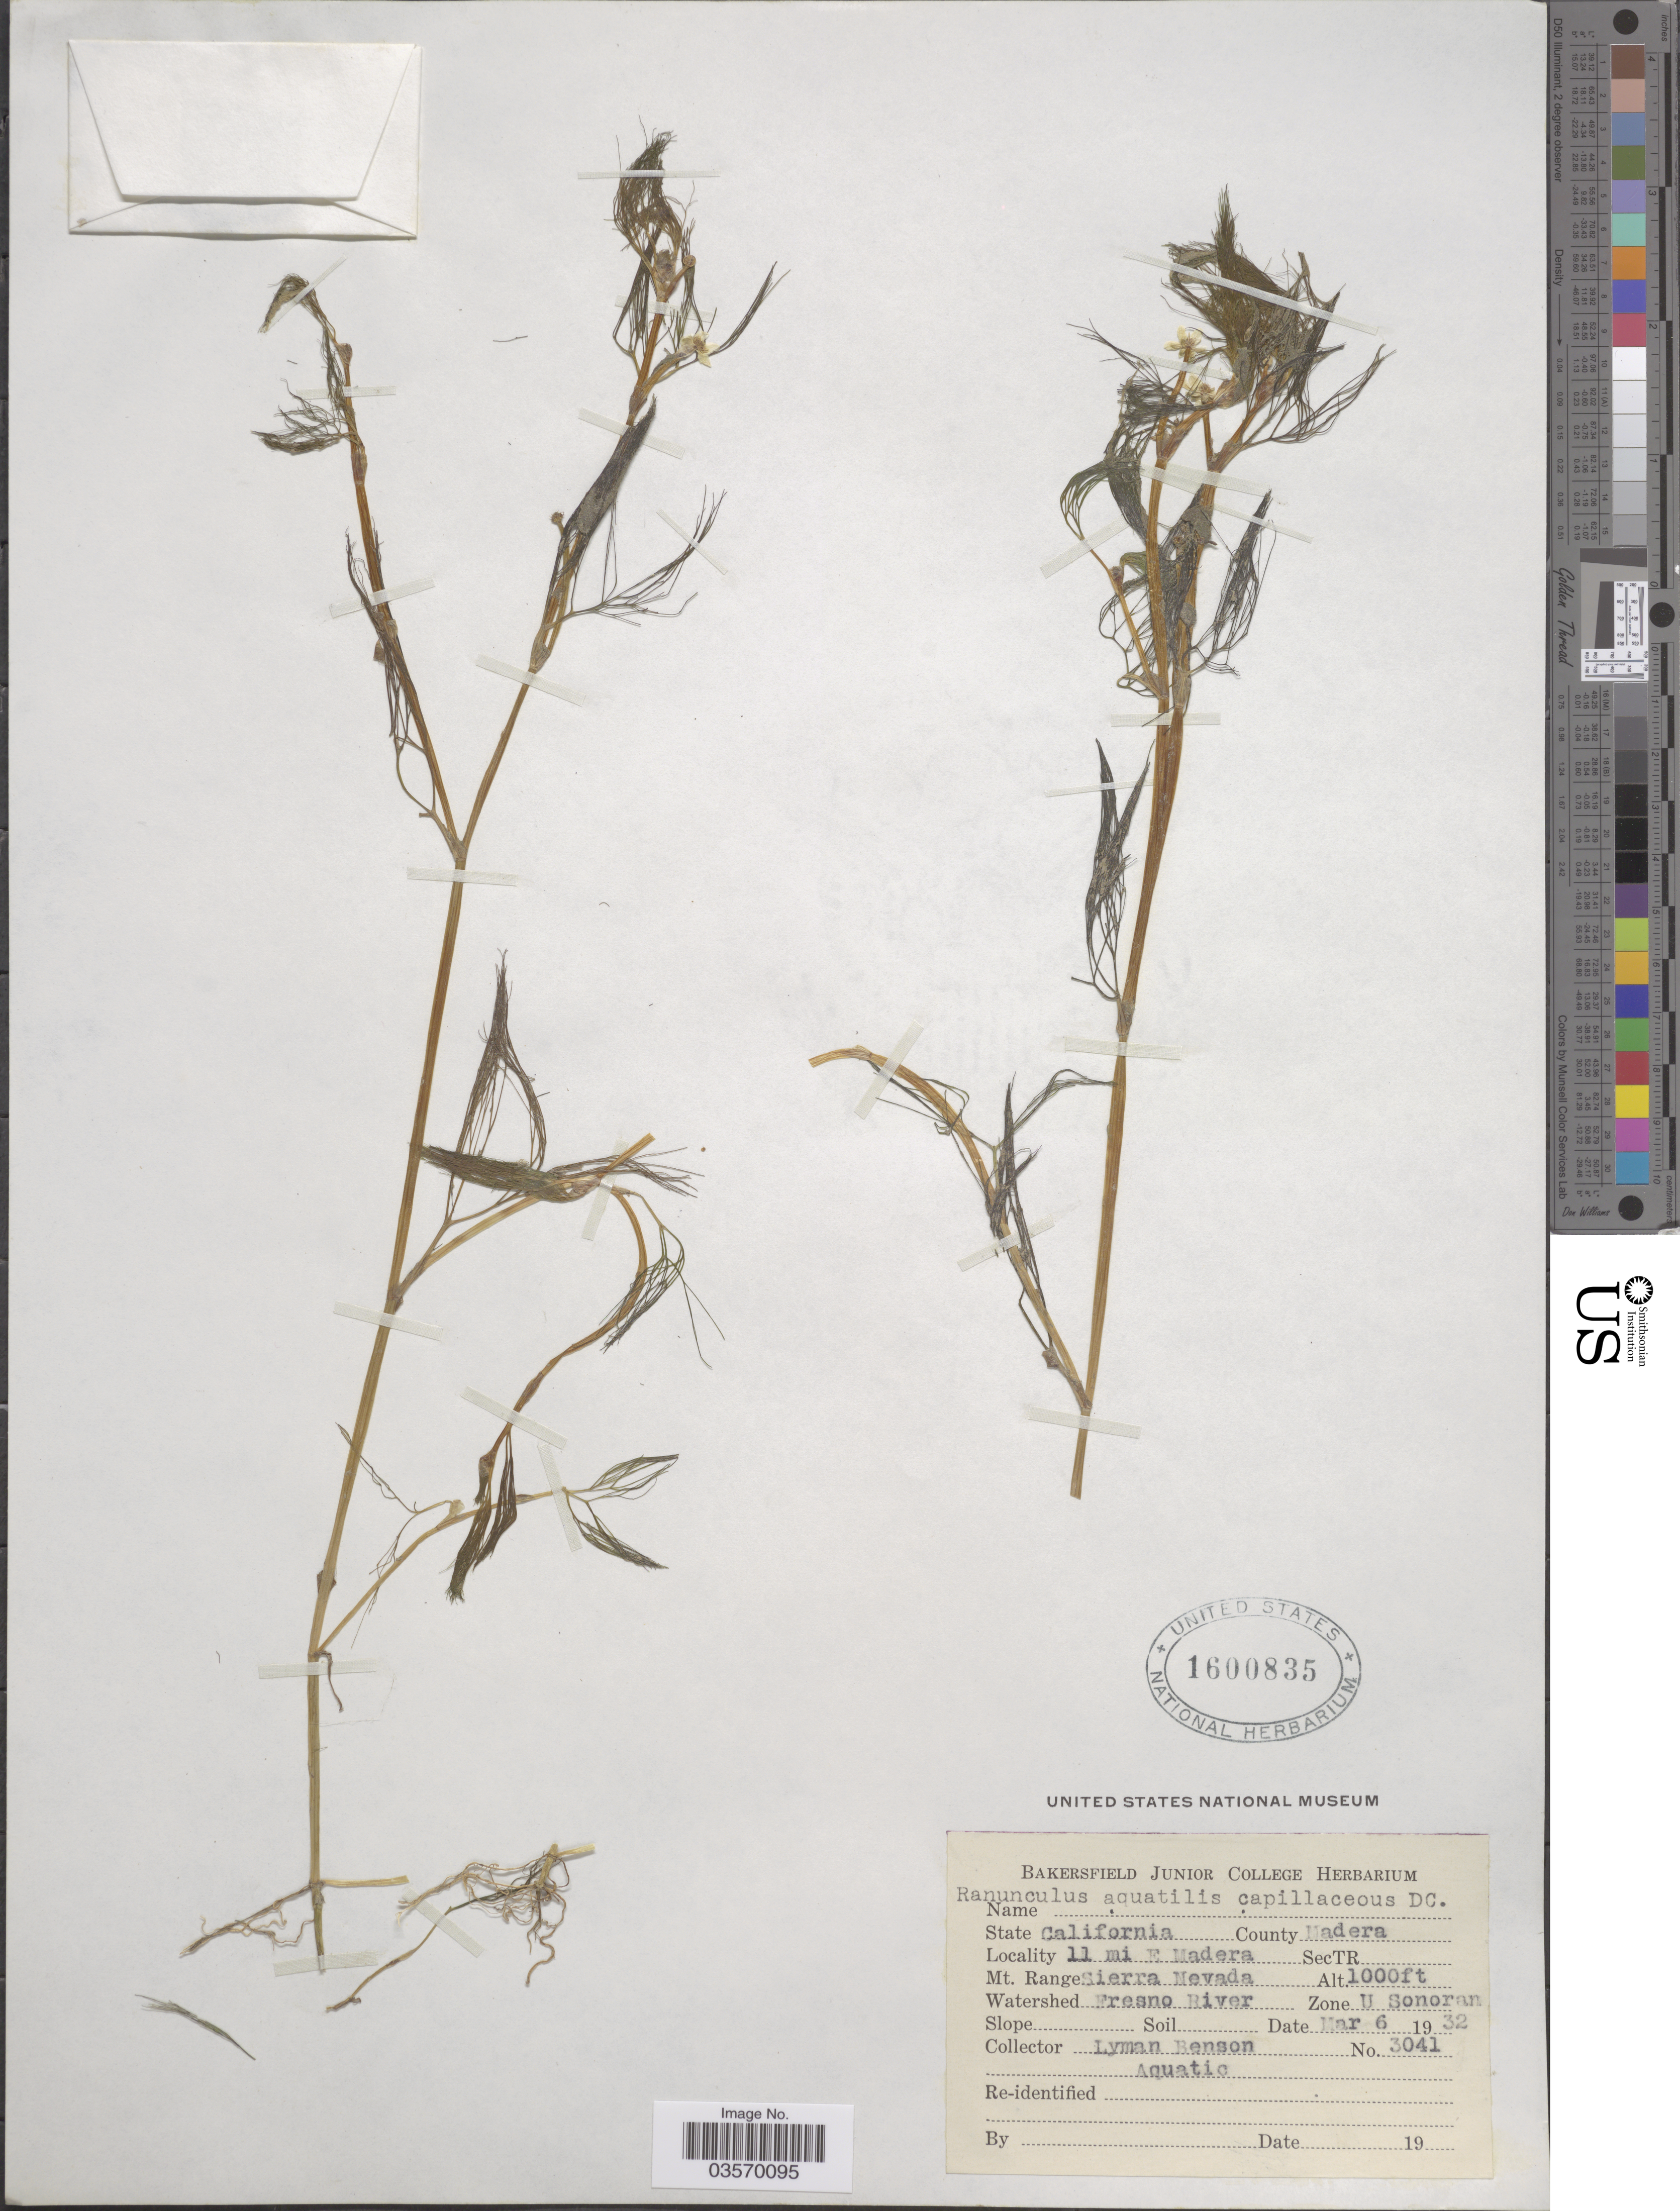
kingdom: Plantae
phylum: Tracheophyta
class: Magnoliopsida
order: Ranunculales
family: Ranunculaceae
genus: Ranunculus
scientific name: Ranunculus sp.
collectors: L. D. Benson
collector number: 3041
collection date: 1932-03-06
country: United States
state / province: California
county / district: Madera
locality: County Madera. 11 mi E Madera. Mt. Range Sierra Nevada. Watershed Fresno River.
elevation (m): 305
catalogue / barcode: US 1600835